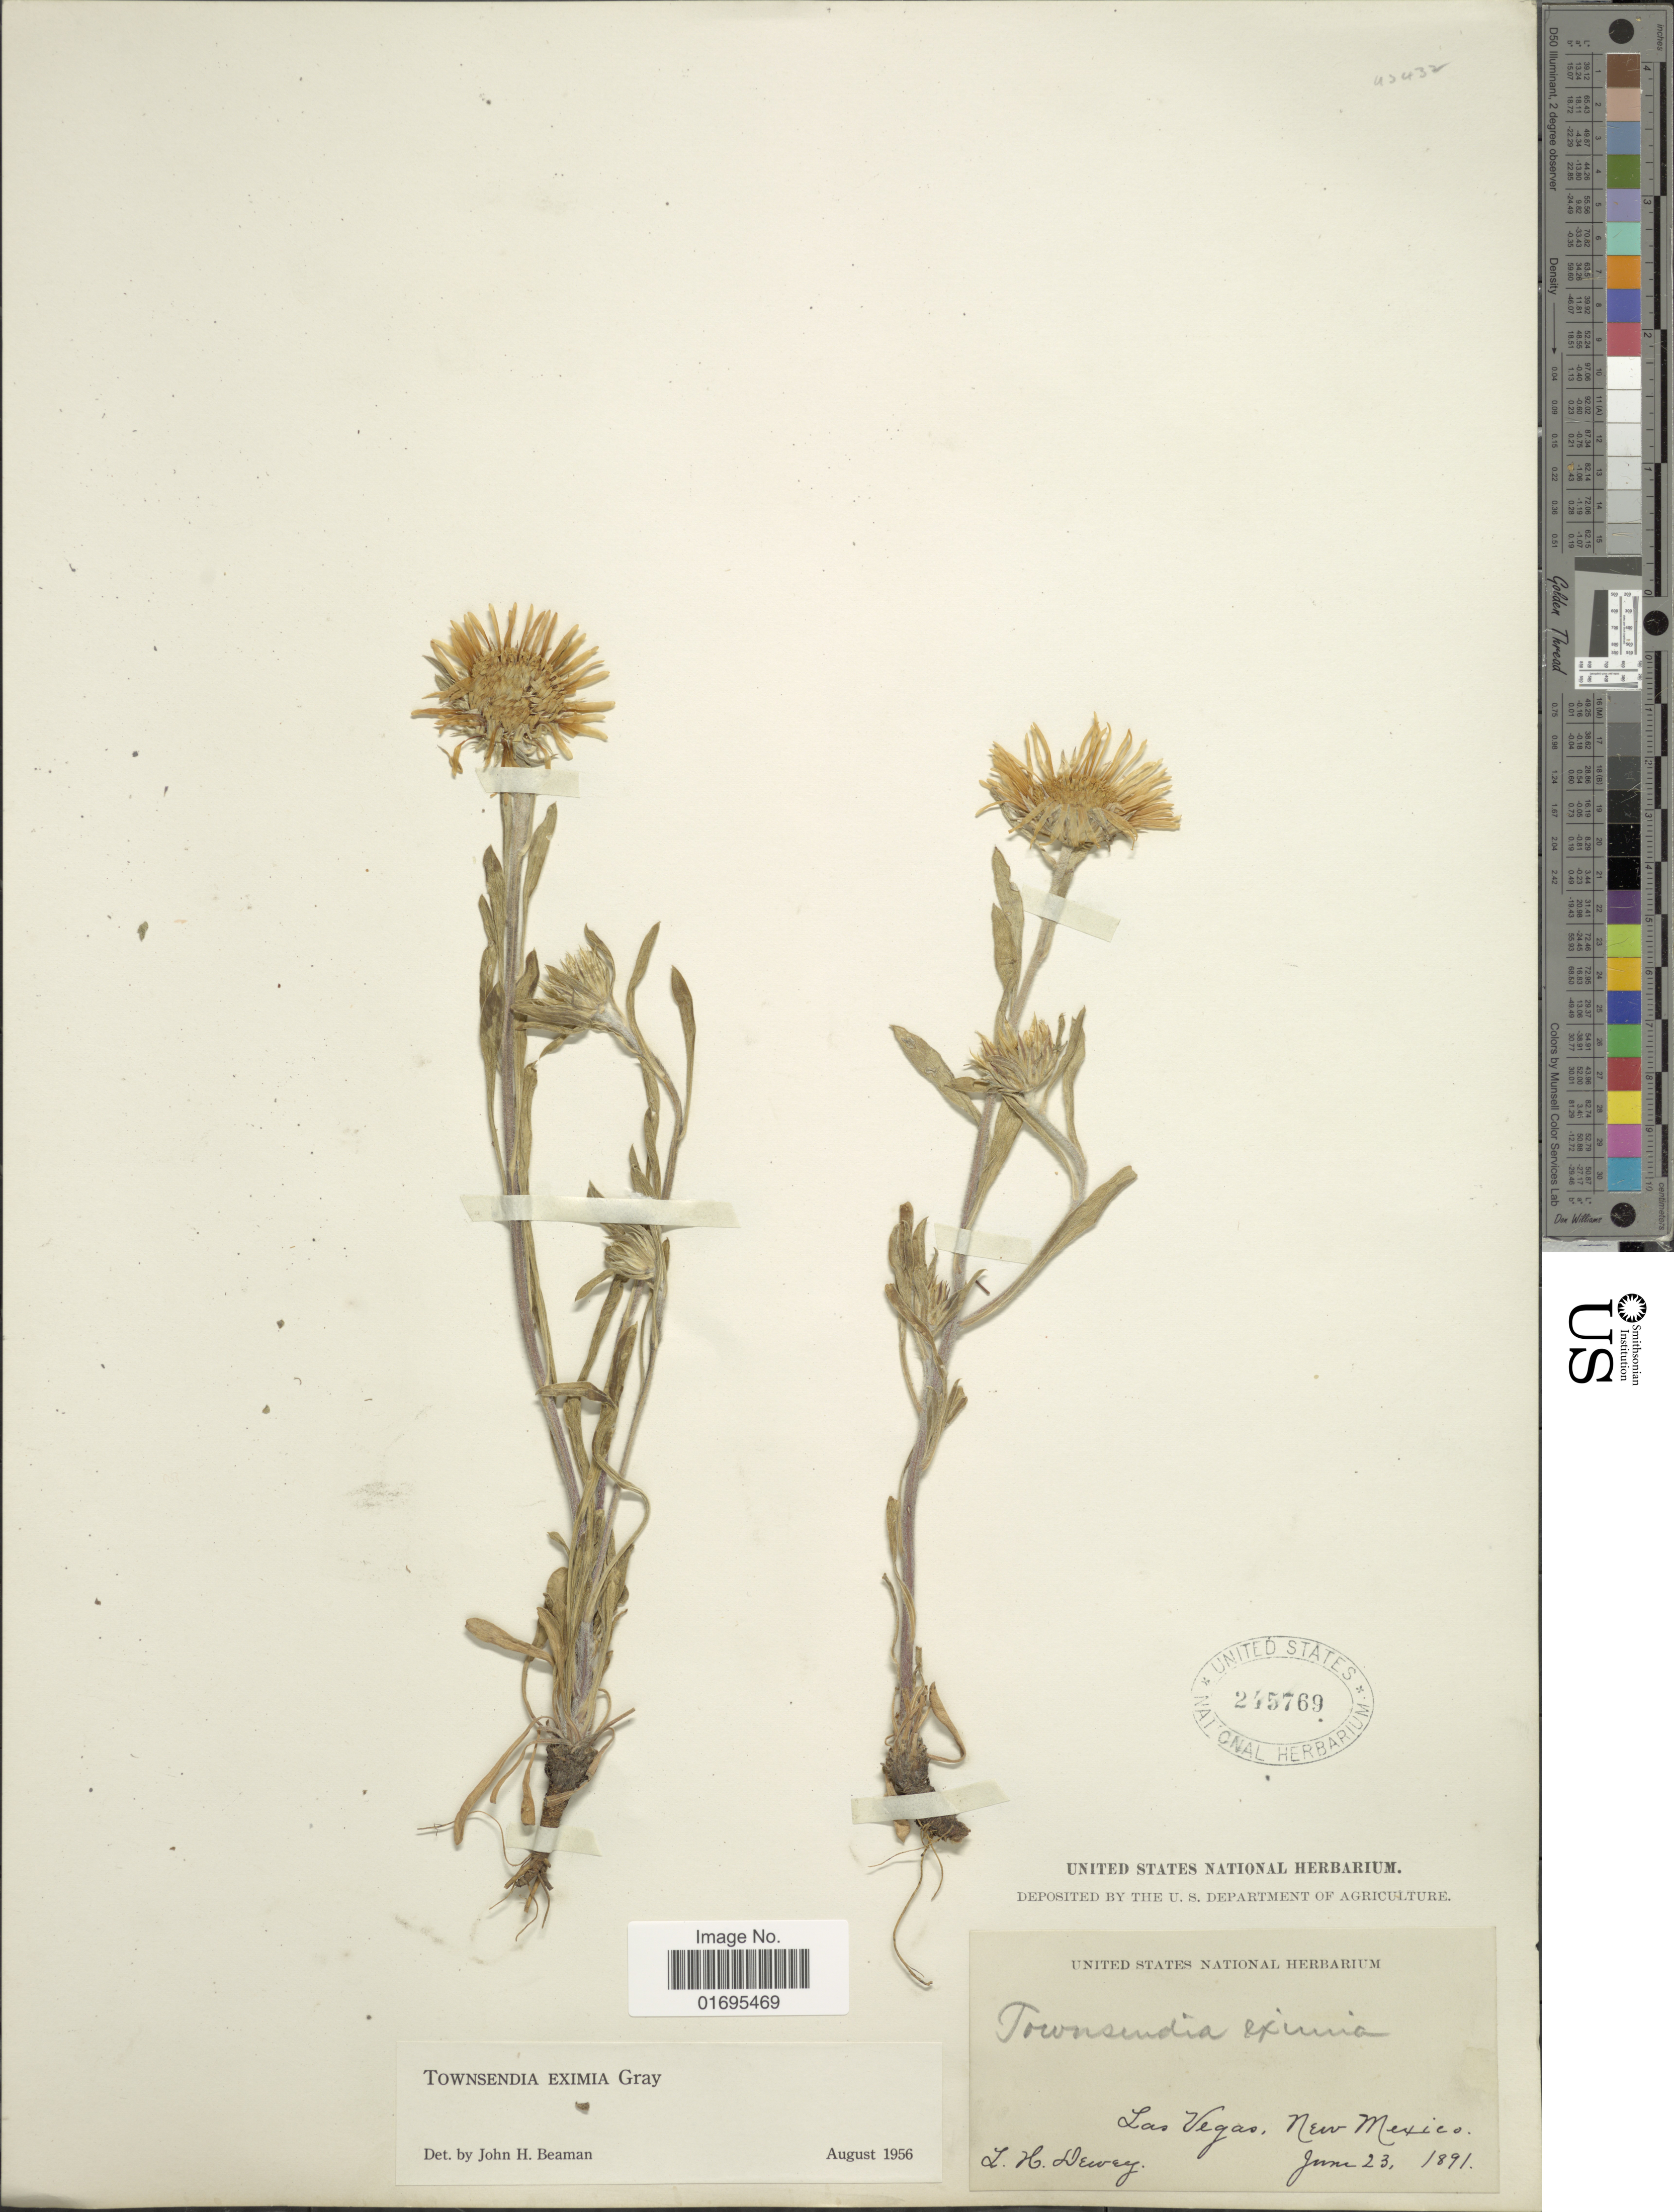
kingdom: Plantae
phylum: Tracheophyta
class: Magnoliopsida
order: Asterales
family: Asteraceae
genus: Townsendia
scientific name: Townsendia eximia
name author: A. Gray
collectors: L. H. Dewey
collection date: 1891-06-23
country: United States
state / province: New Mexico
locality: Las Vegas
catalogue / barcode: US 245769